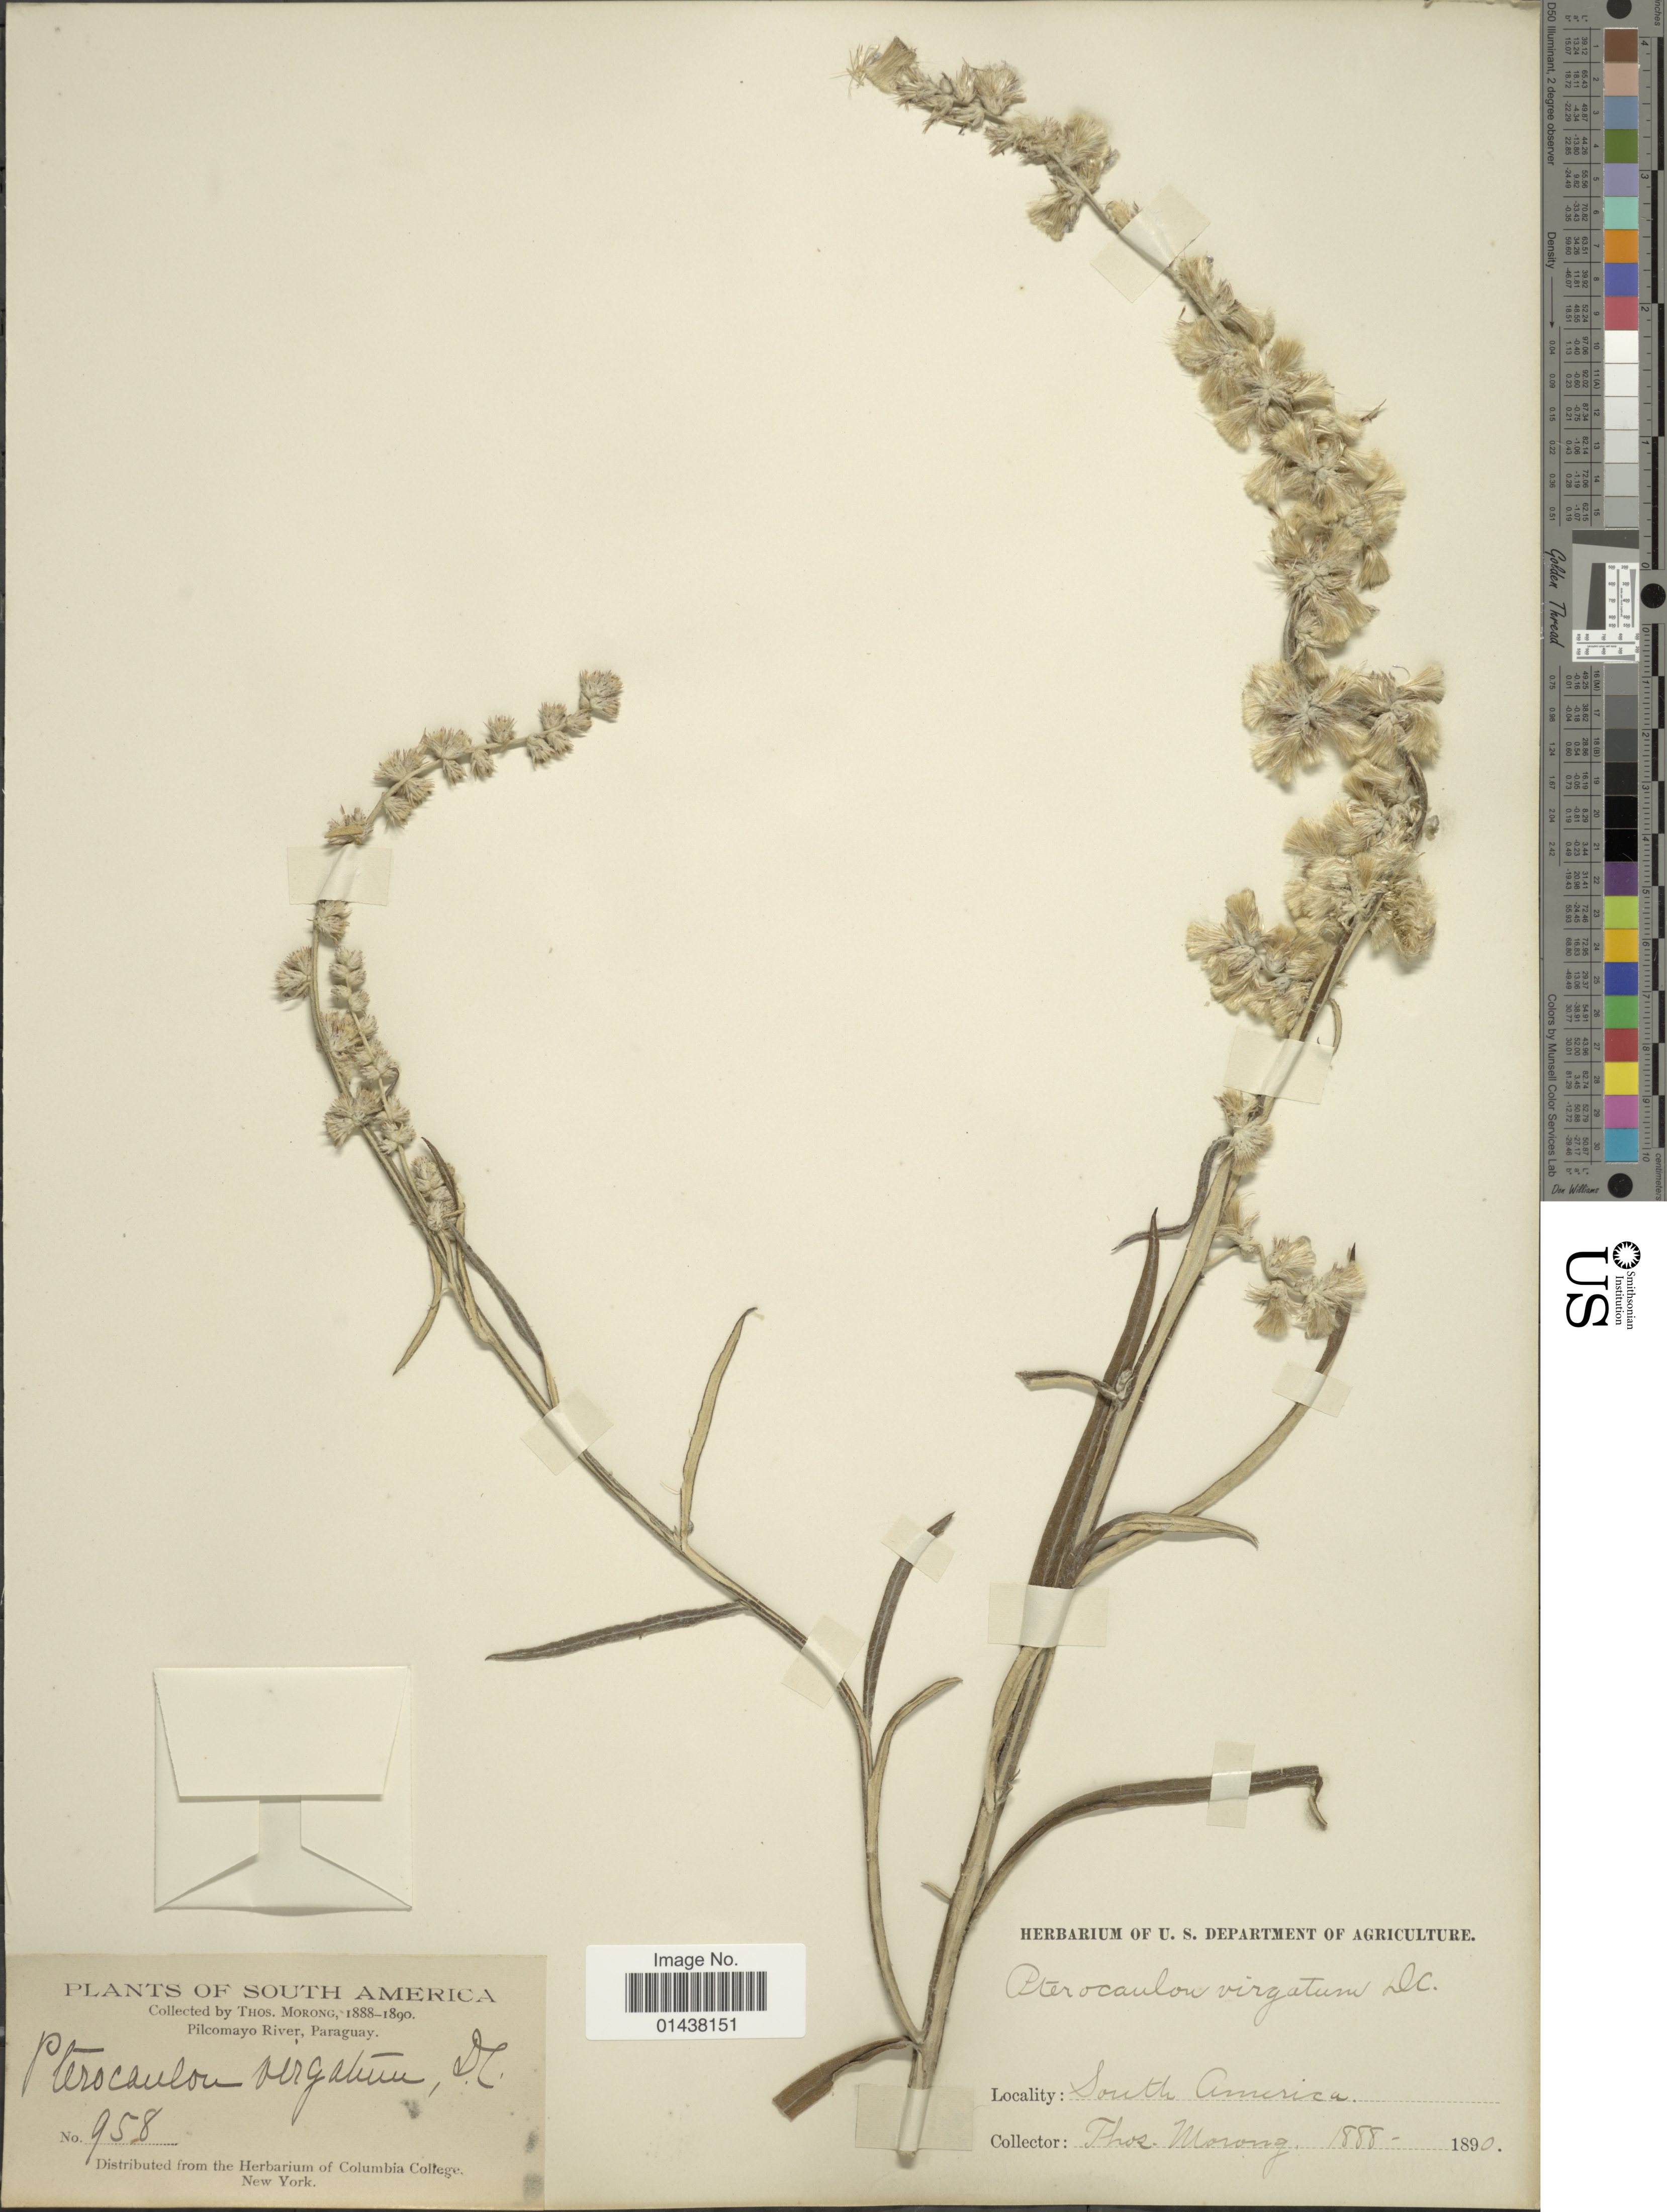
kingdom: Plantae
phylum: Tracheophyta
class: Magnoliopsida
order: Asterales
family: Asteraceae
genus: Pterocaulon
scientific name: Pterocaulon lorentzii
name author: Malme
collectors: ex herb. T. Morong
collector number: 958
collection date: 1888/1890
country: Paraguay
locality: Pilcomayo River